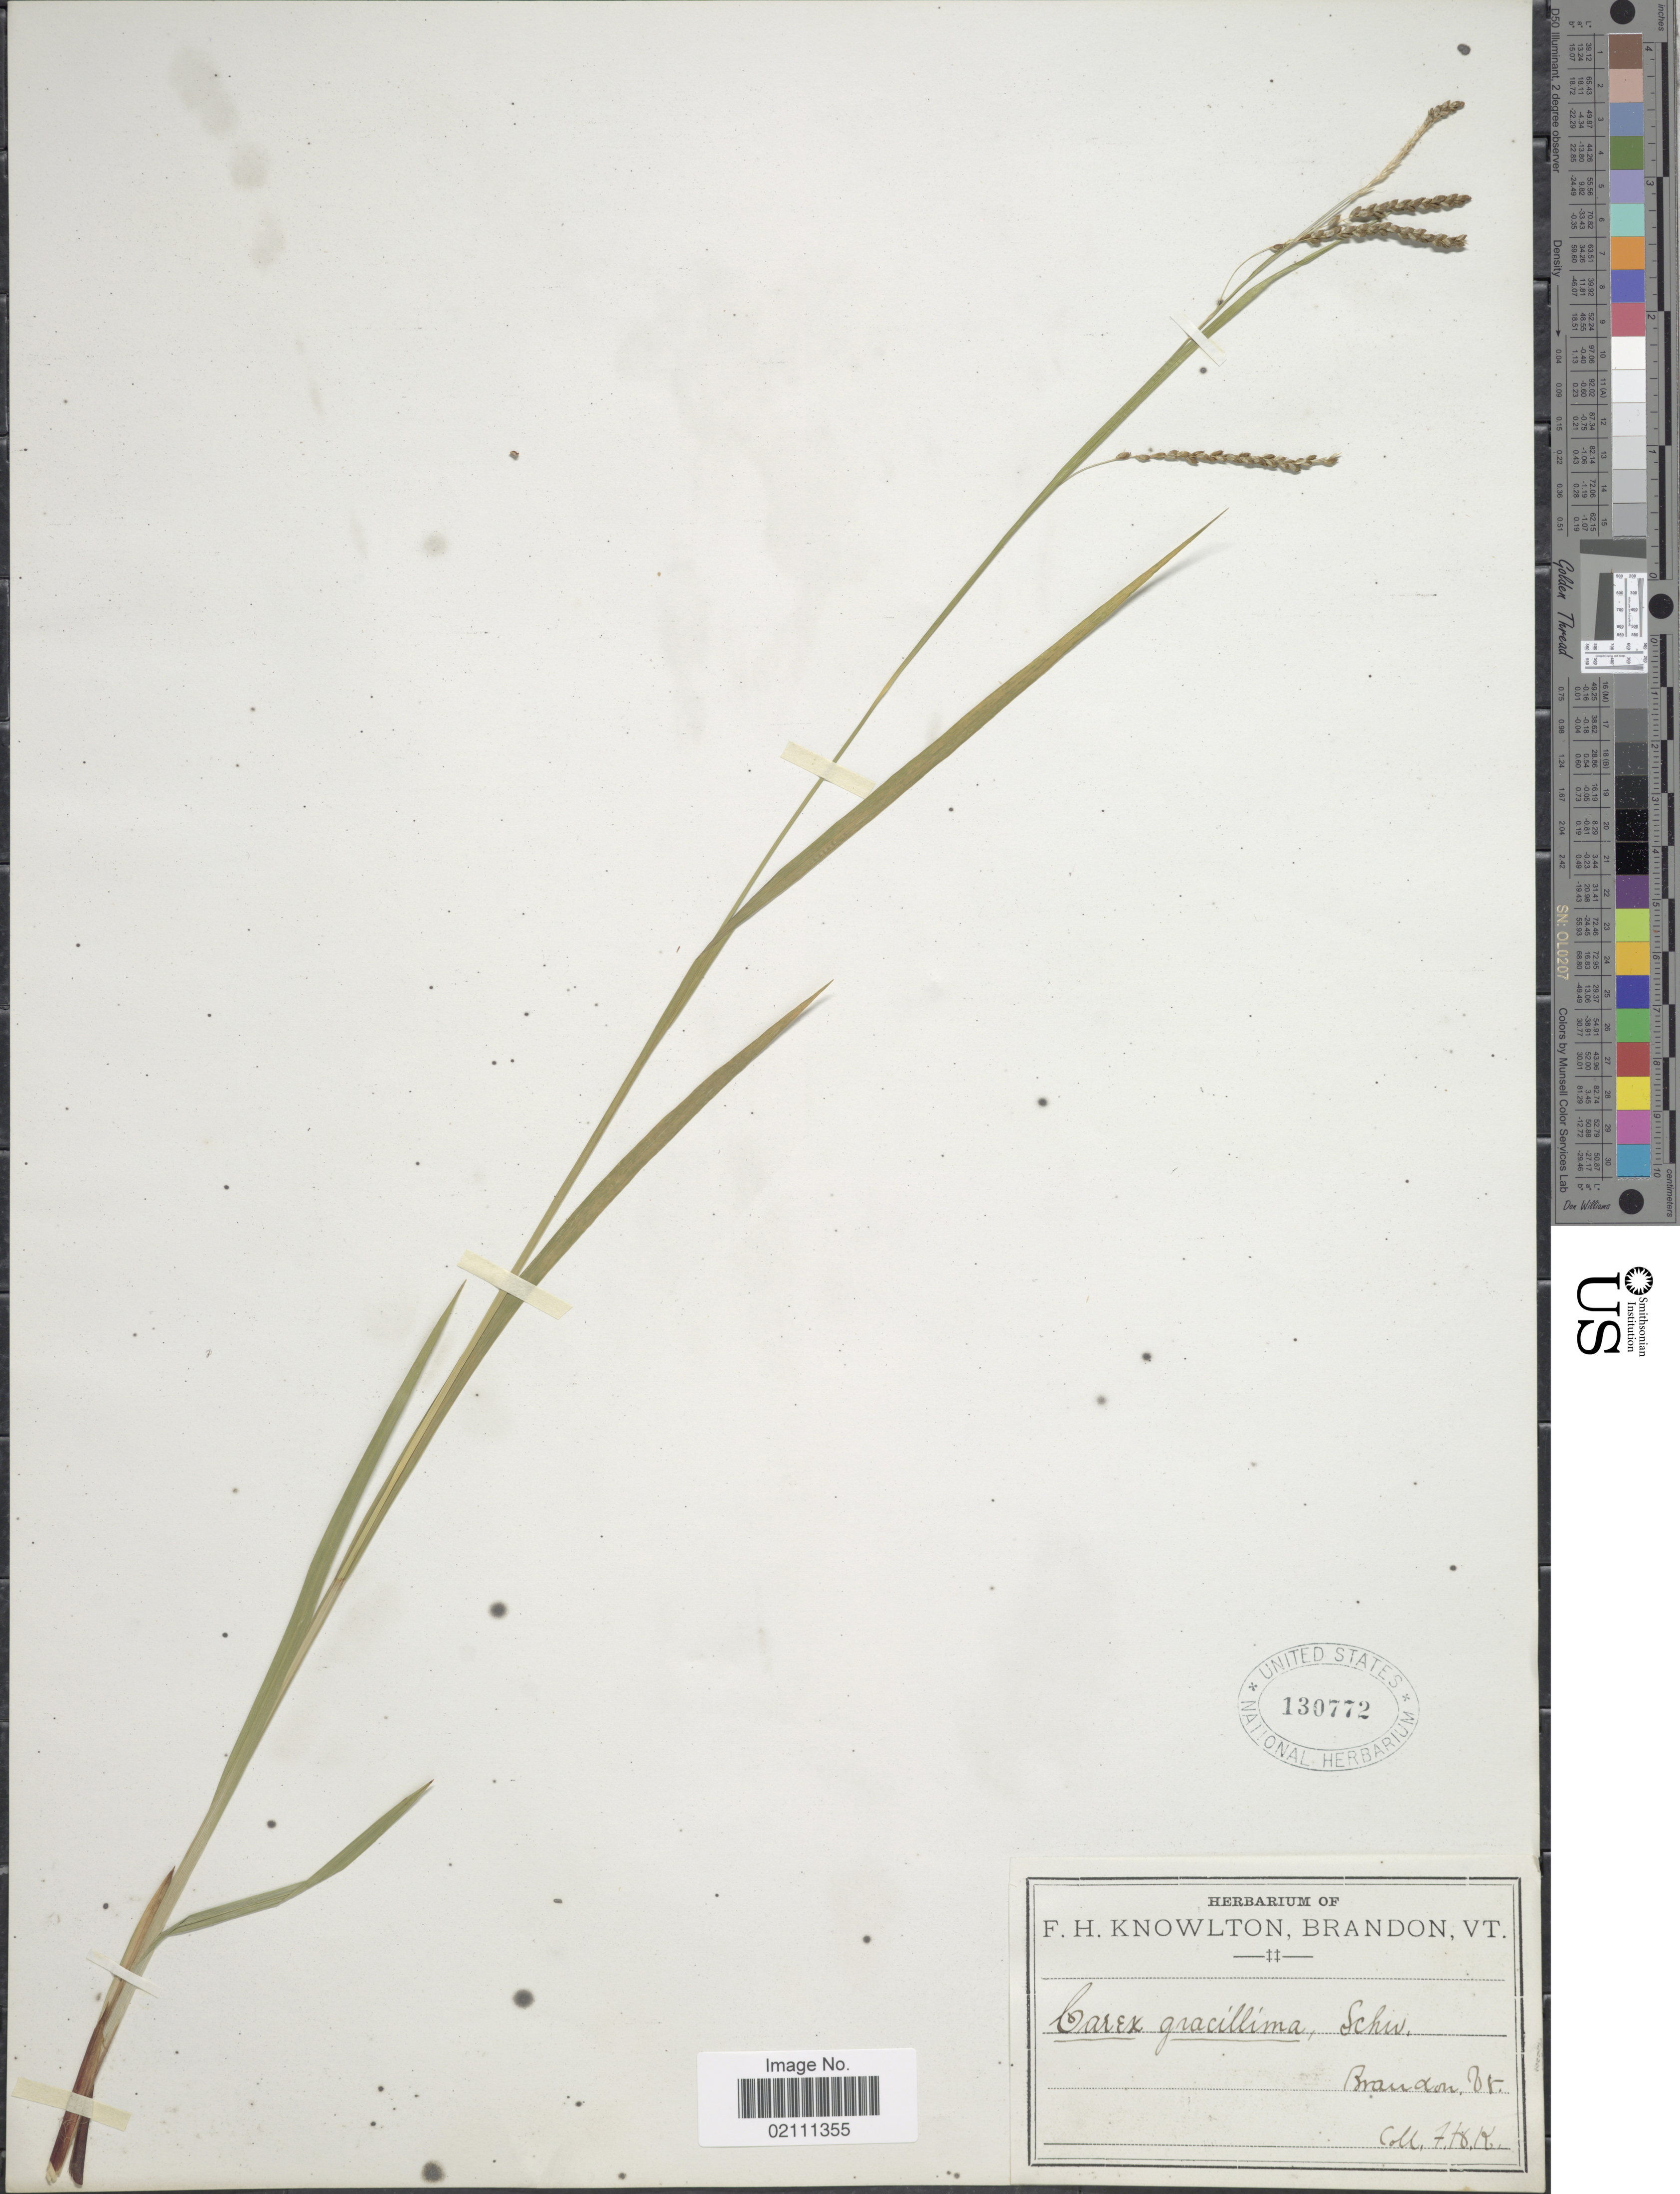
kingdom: Plantae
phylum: Tracheophyta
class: Liliopsida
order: Poales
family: Cyperaceae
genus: Carex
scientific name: Carex gracillima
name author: Schwein.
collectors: F. H. Knowlton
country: United States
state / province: Vermont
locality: Brandon, Vt.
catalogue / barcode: US 130772